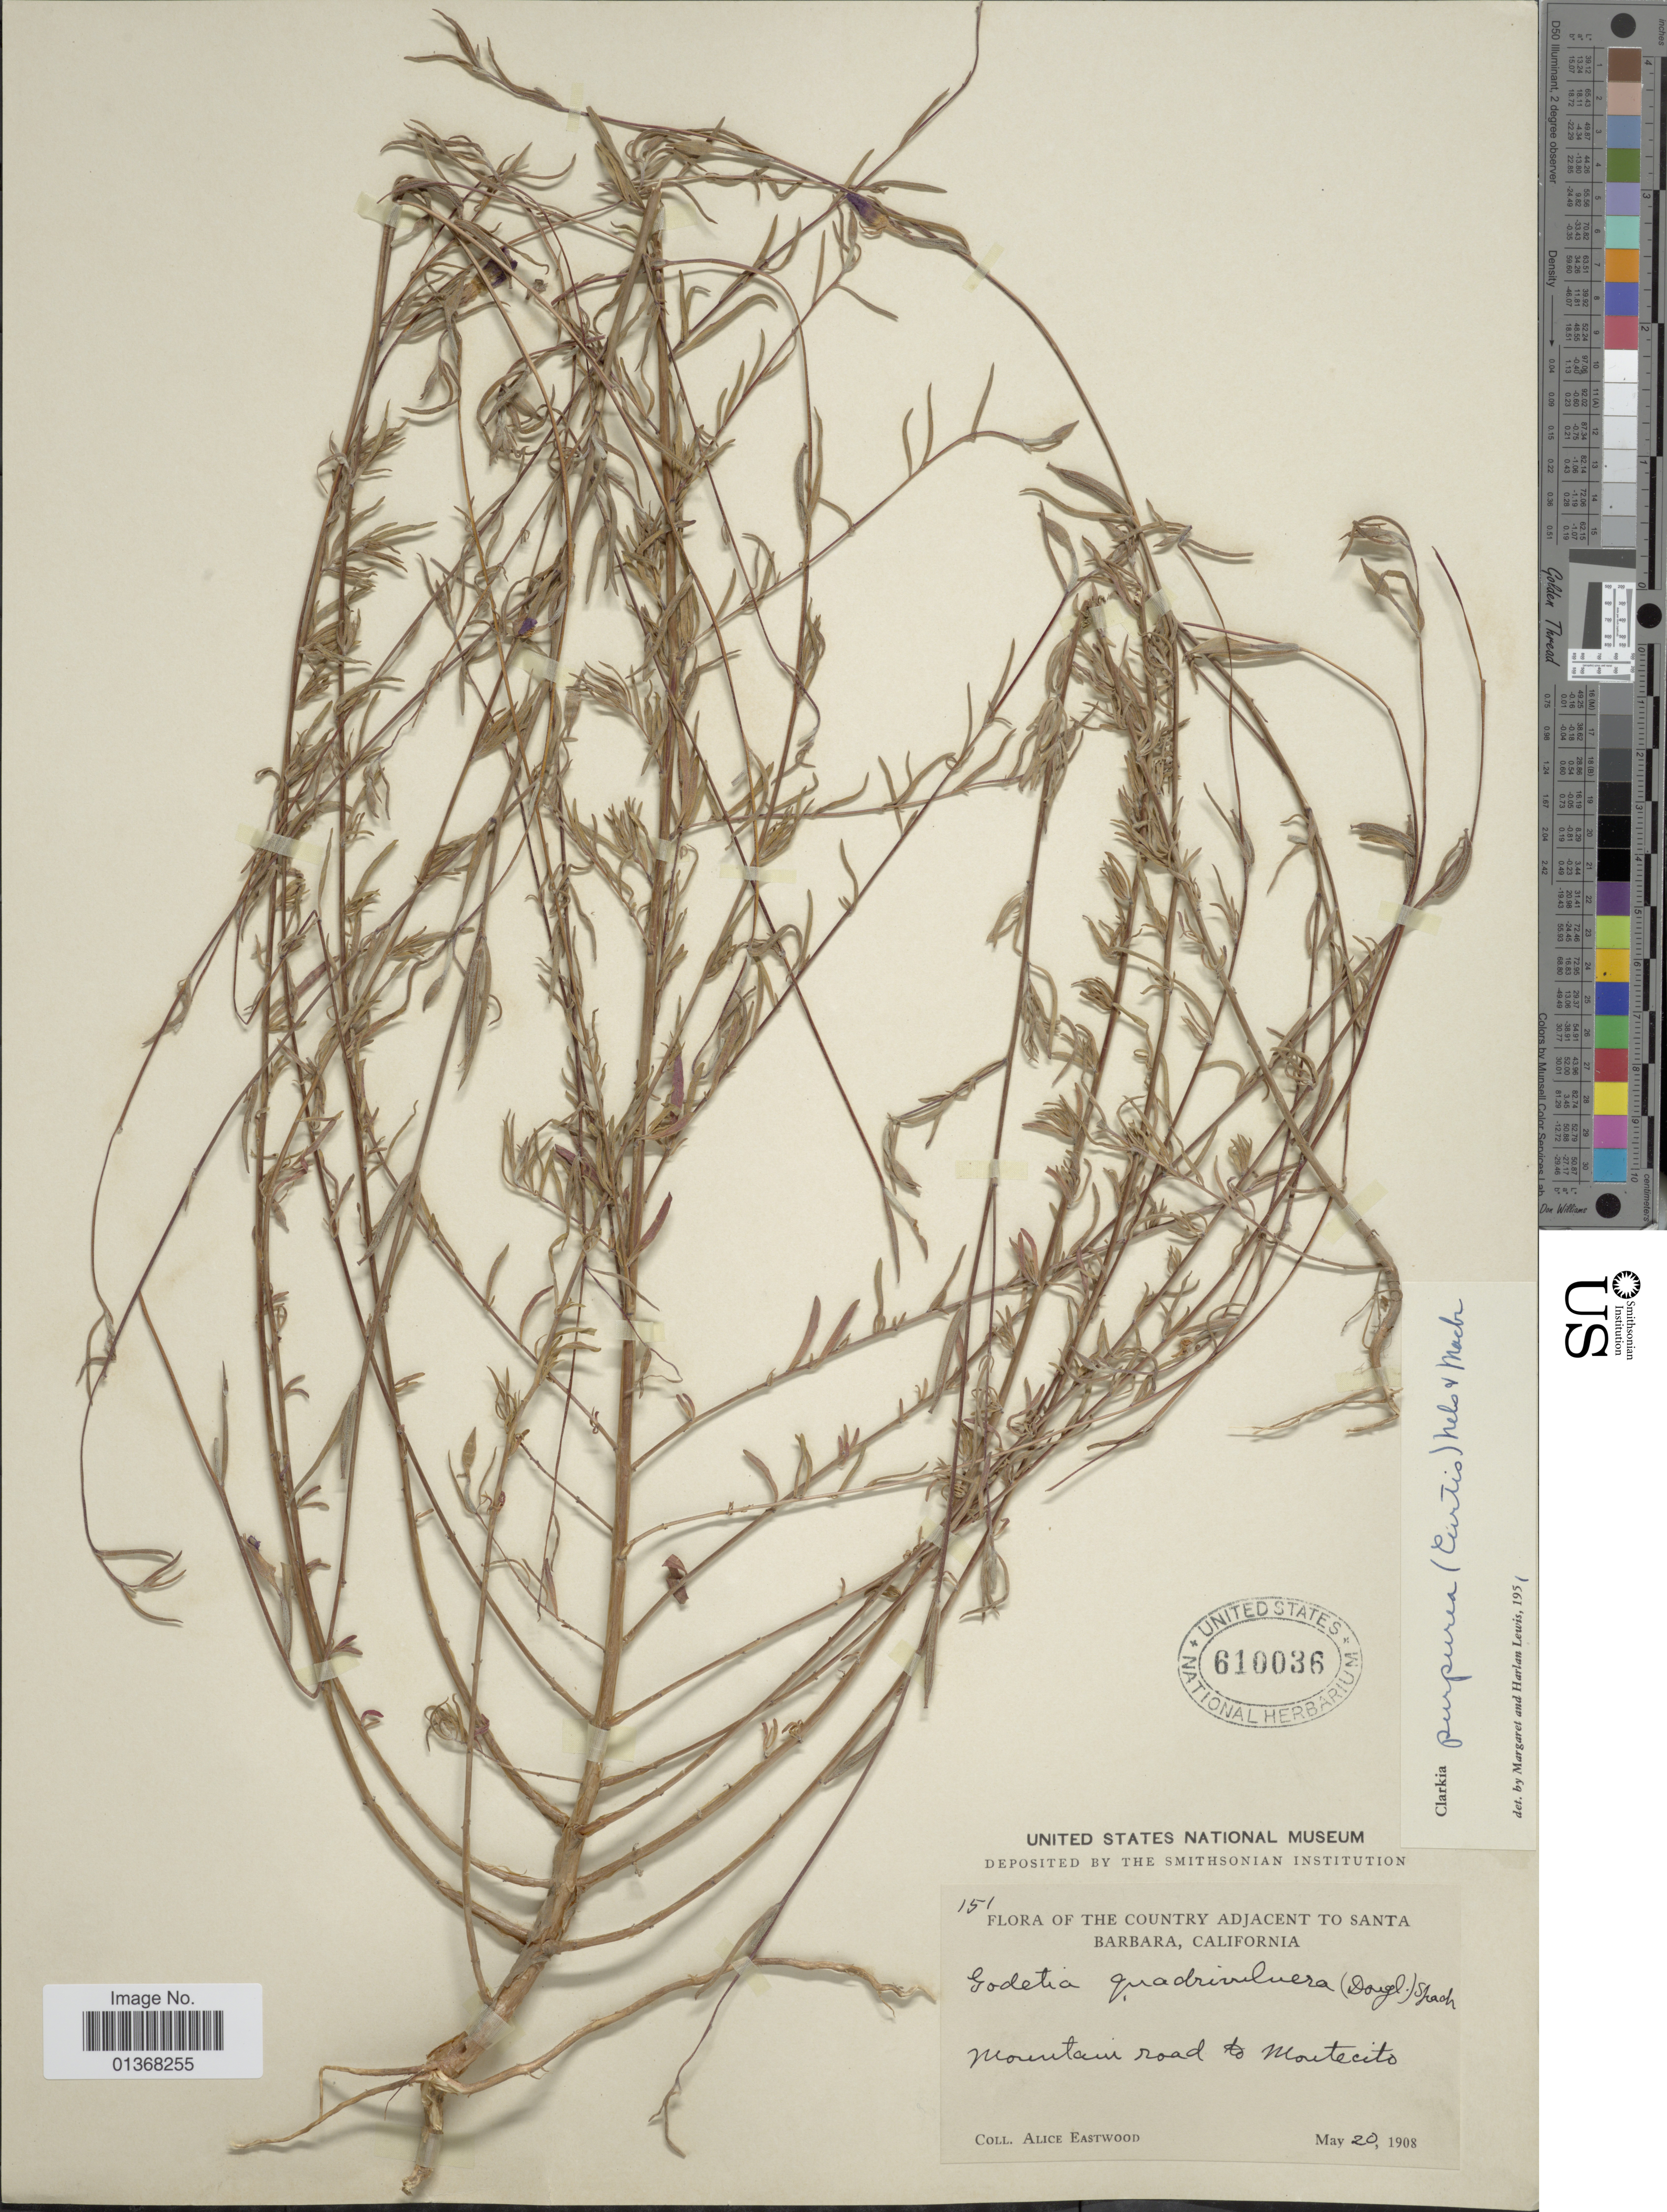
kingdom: Plantae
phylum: Tracheophyta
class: Magnoliopsida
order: Myrtales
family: Onagraceae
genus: Clarkia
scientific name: Clarkia purpurea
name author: (Curtis) A. Nelson & J.F. Macbr.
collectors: A. Eastwood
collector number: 151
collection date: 1908-05-20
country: United States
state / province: California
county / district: Santa Barbara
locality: Country Adjacent to Santa Barbara, Mountain road to Montecito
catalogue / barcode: US 610036